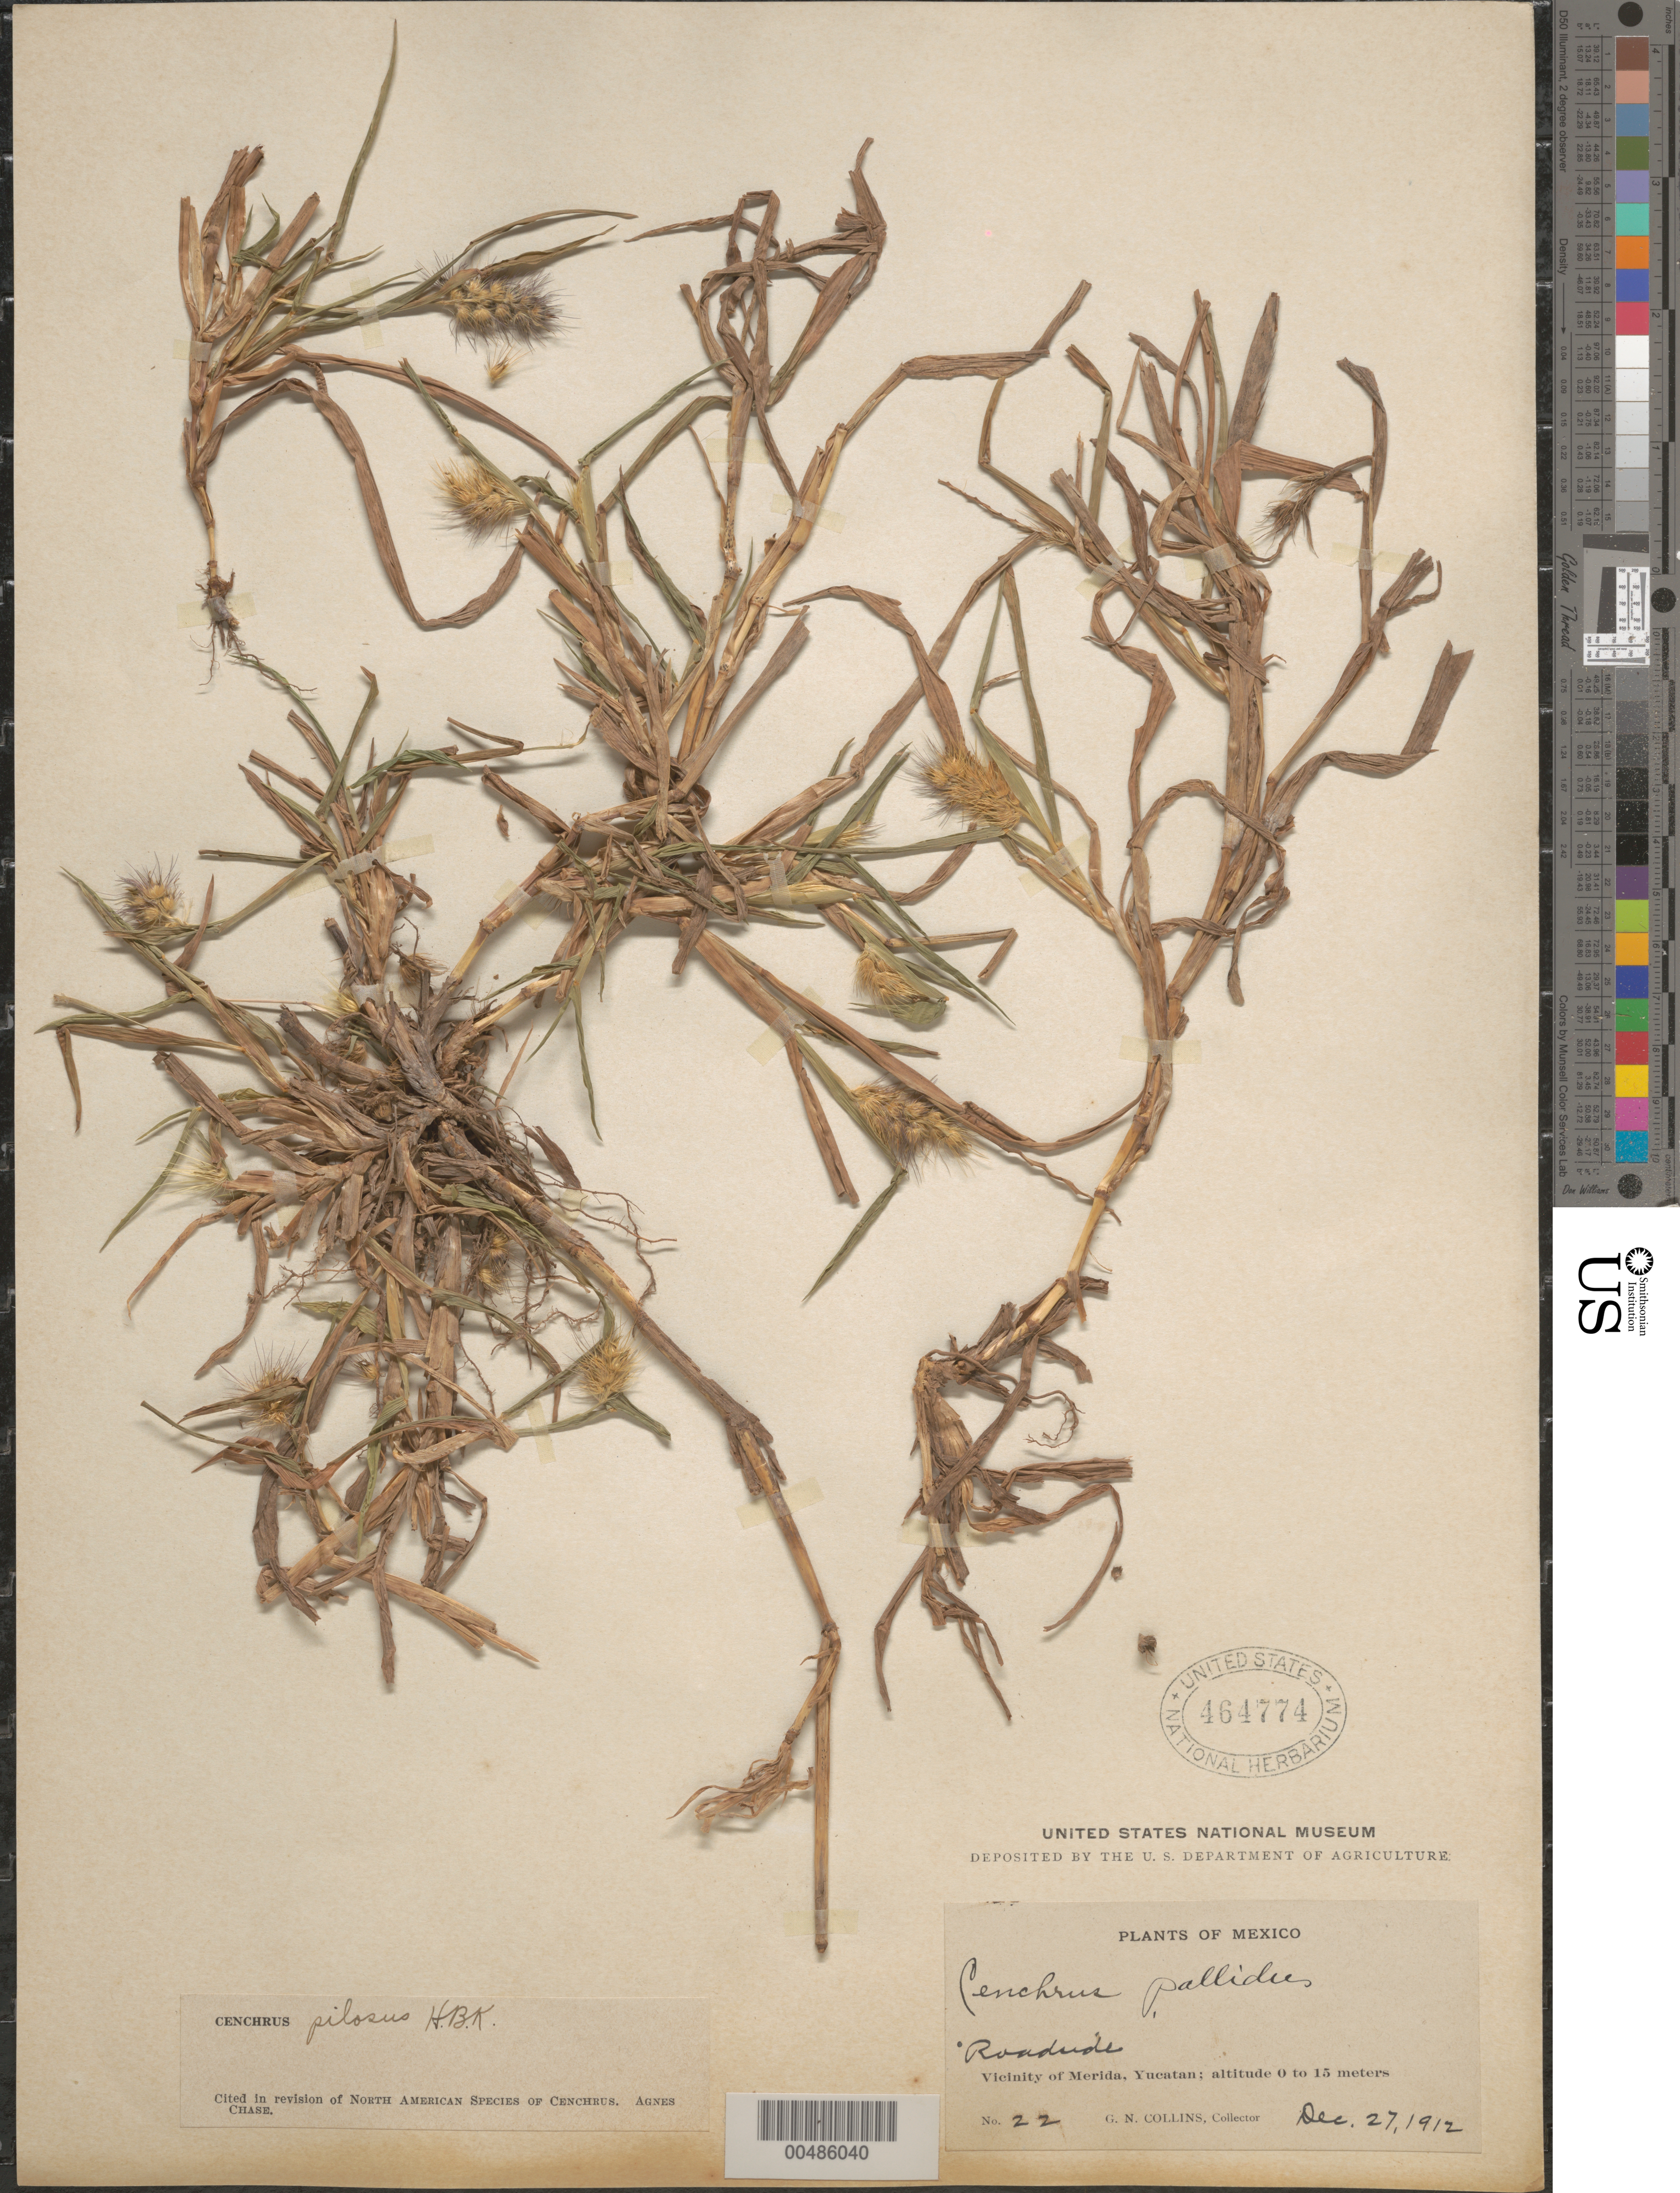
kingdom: Plantae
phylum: Tracheophyta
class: Liliopsida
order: Poales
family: Poaceae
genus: Cenchrus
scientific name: Cenchrus pilosus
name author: Kunth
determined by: Chase, [M.] Agnes, (US)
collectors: G. Collins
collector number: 22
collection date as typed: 27 Dec 1912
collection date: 1912-12-27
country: Mexico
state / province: Yucatan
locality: Vicinity of Merida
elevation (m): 0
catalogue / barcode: US 464774